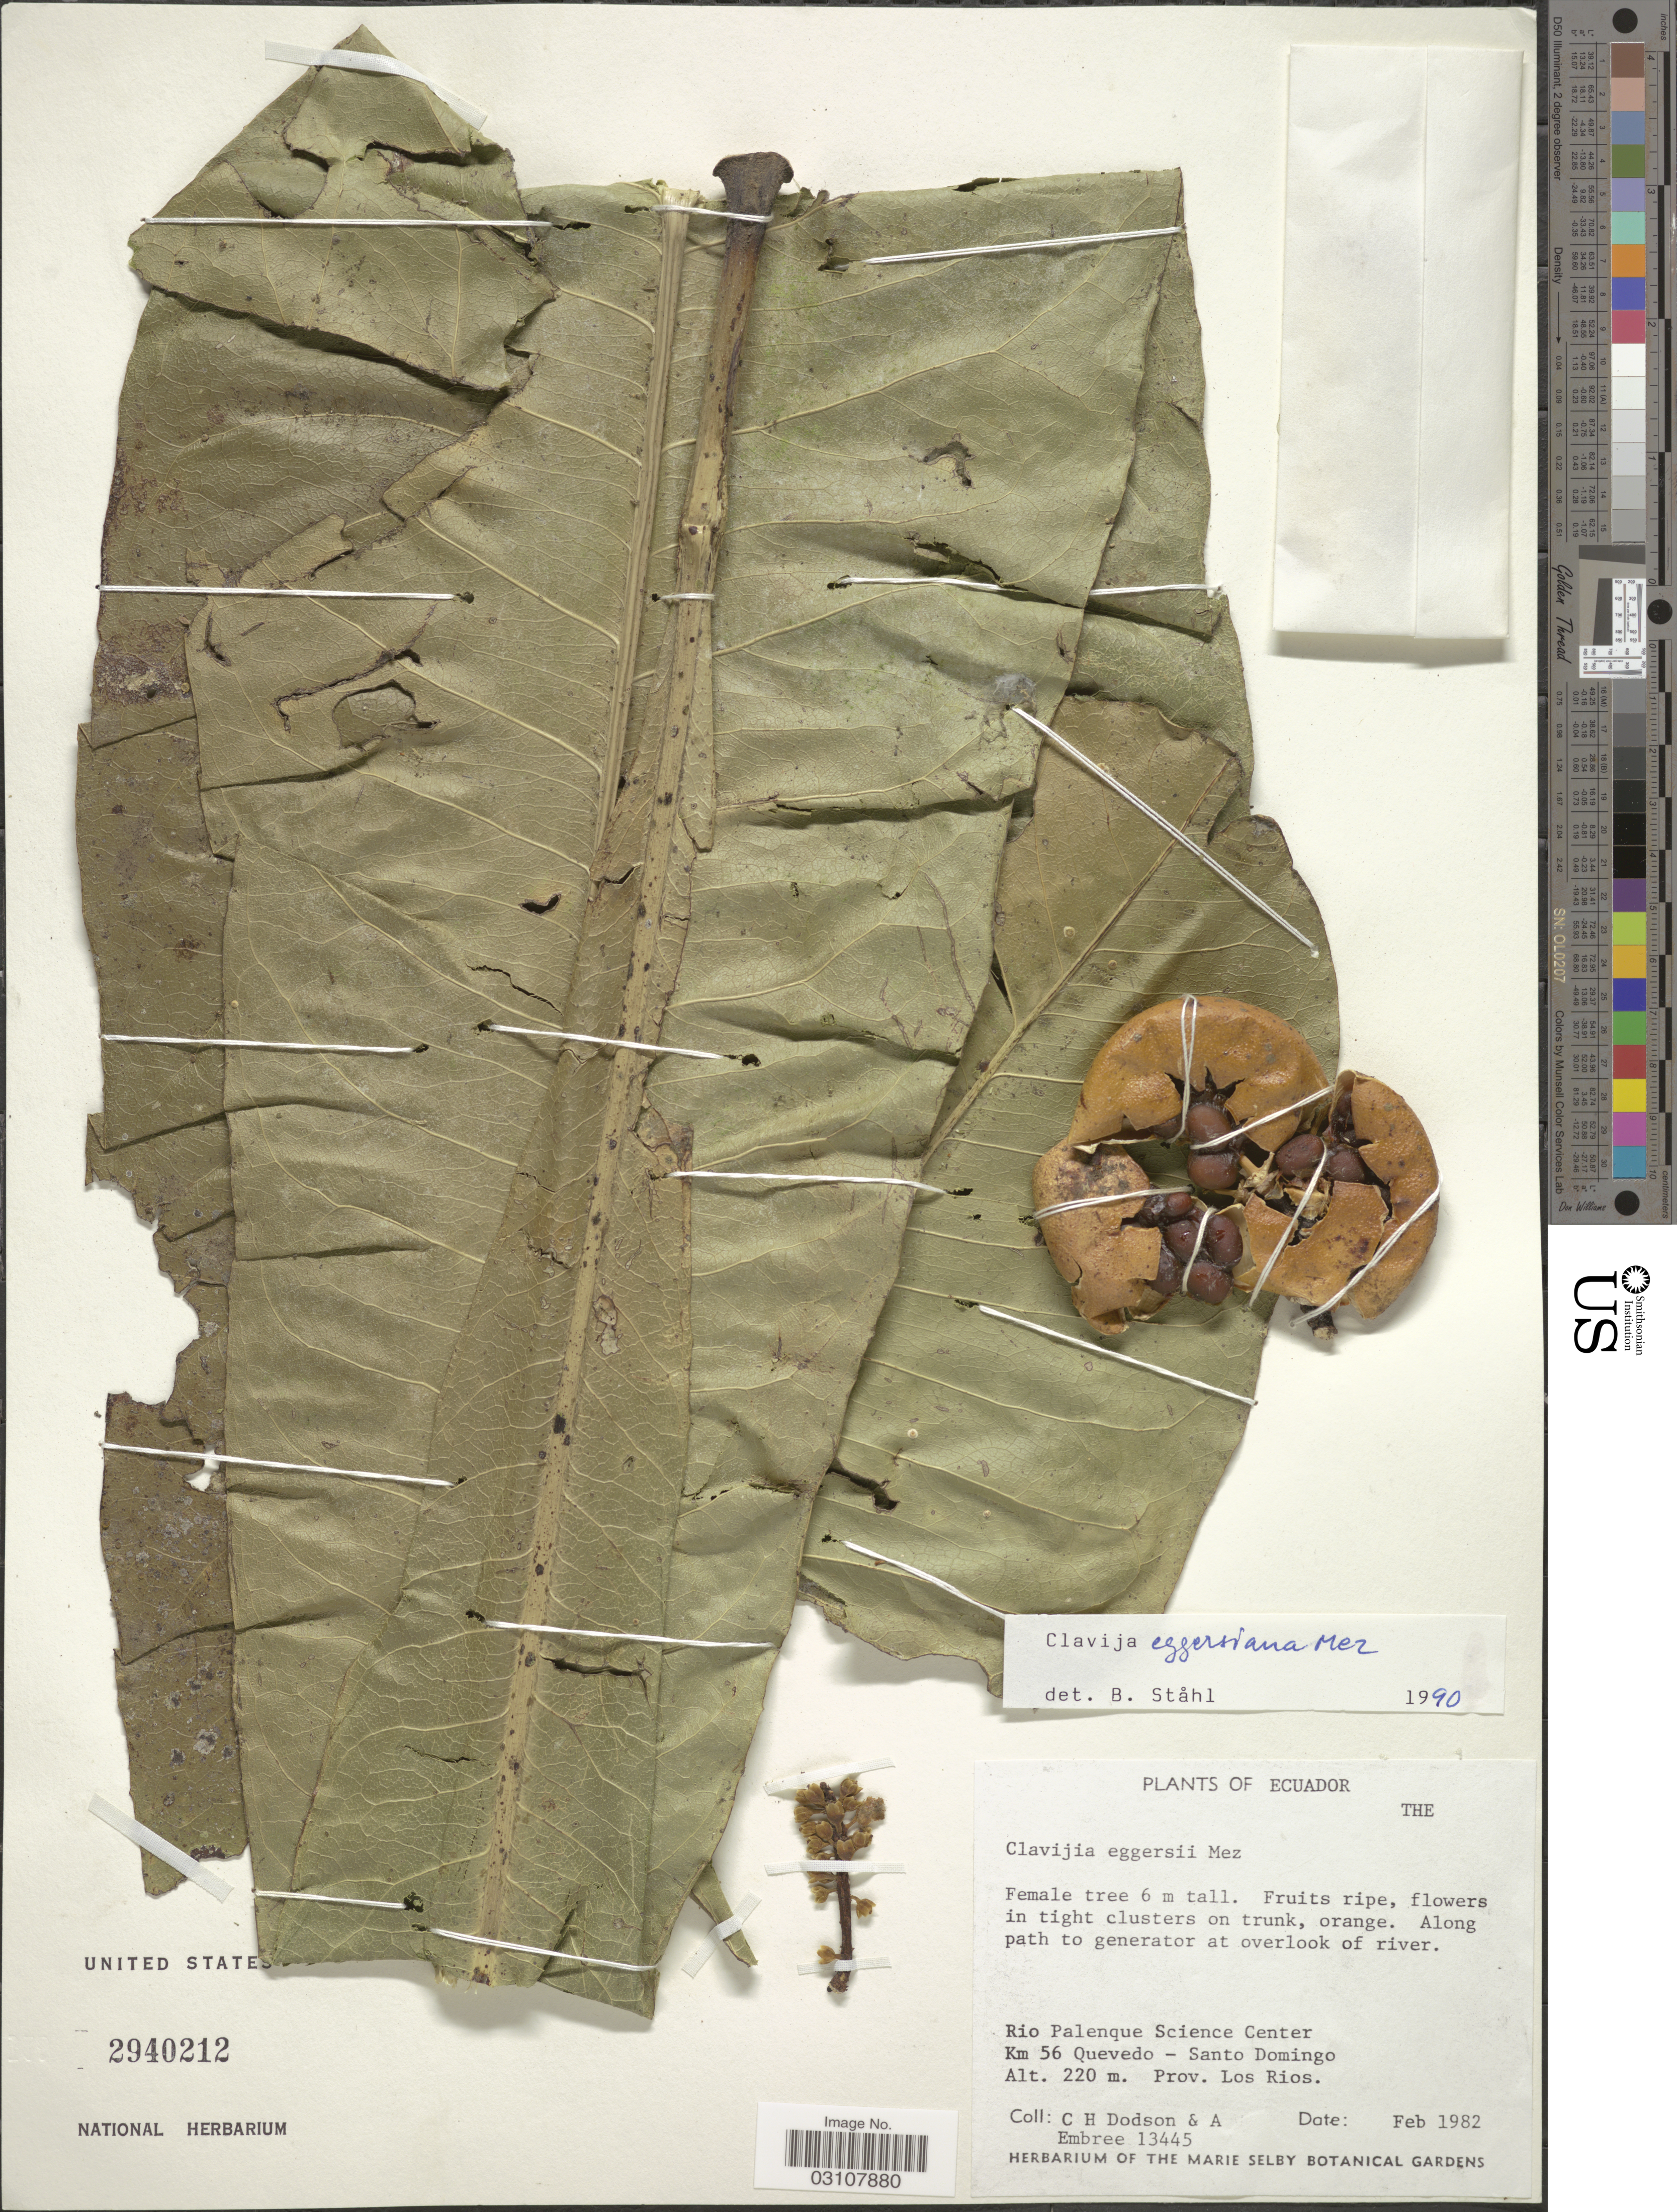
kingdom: Plantae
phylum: Tracheophyta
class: Magnoliopsida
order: Ericales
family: Primulaceae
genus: Clavija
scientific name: Clavija eggersiana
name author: Mez in Engl.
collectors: C. H. Dodson & A. Embree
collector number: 13445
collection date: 1982-02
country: Ecuador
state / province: Los Ríos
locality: Rio Palenque Science Center Km 56 Quevedo - Santo Domingo.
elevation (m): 220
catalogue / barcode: US 2940212